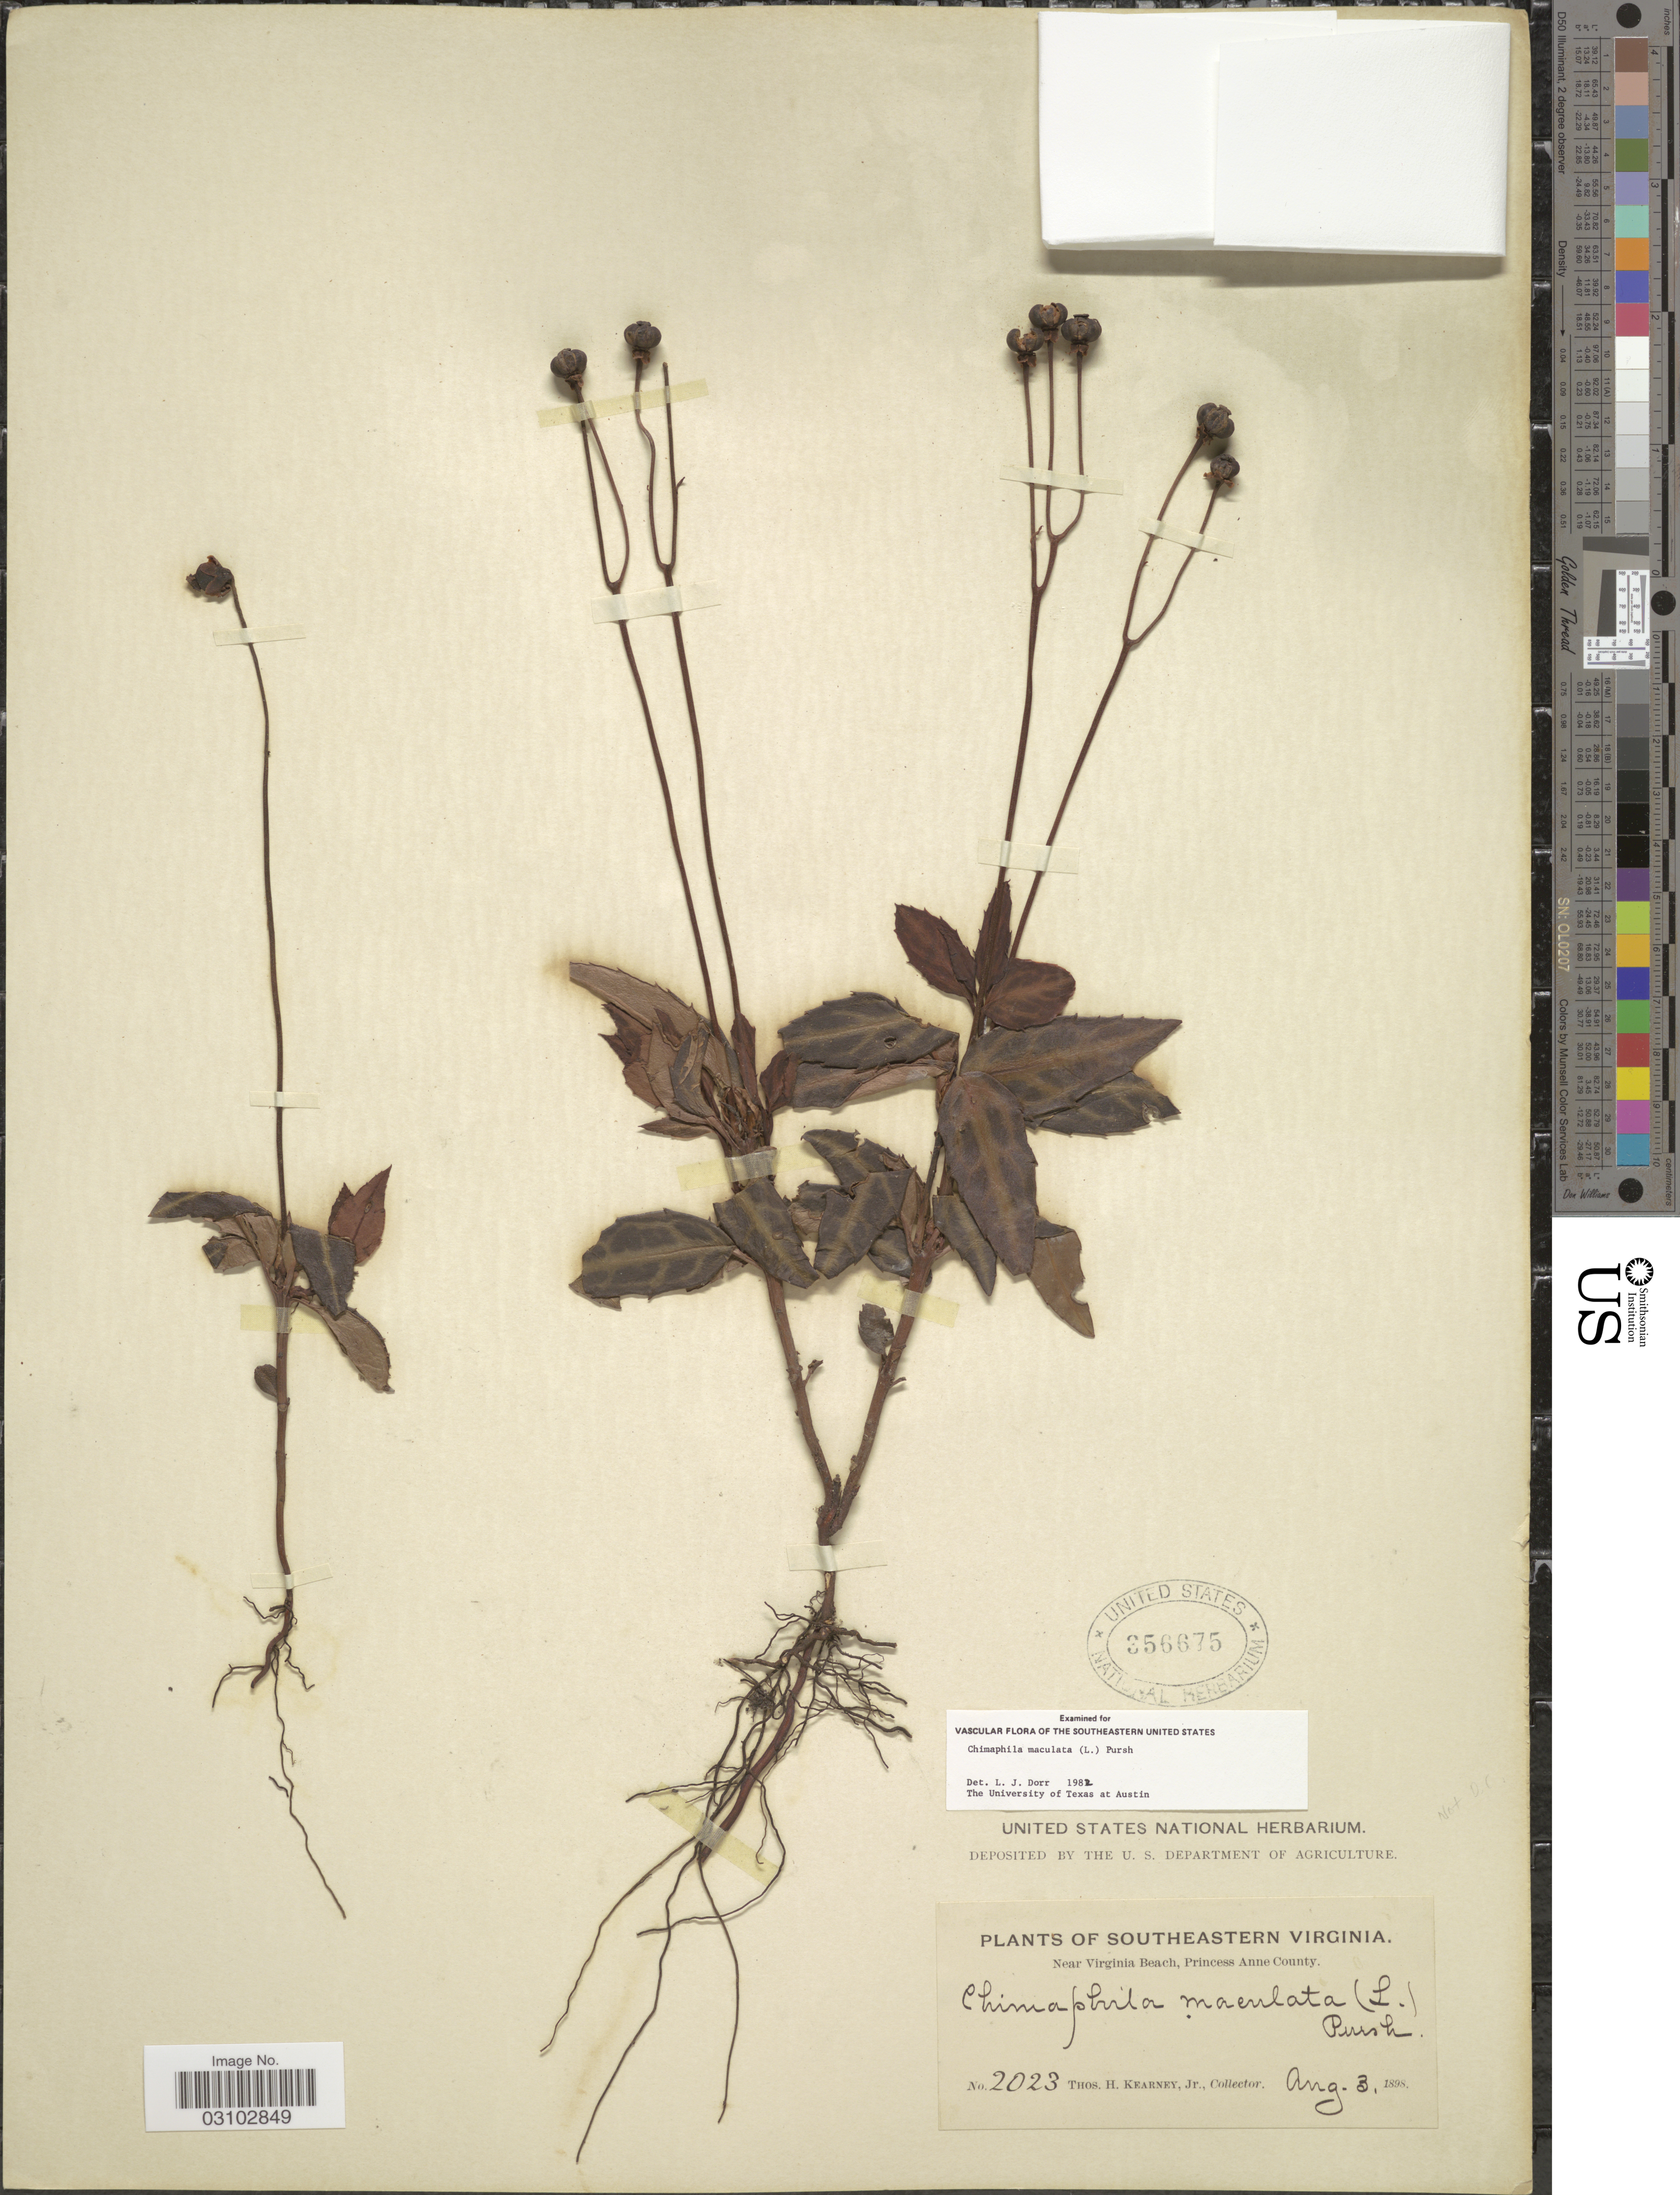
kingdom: Plantae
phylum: Tracheophyta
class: Magnoliopsida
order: Ericales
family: Ericaceae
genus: Chimaphila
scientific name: Chimaphila maculata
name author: (L.) Pursh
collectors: T. H. Kearney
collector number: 2023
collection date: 1898-08-03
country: United States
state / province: Virginia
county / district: City of Virginia Beach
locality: Southeastern Virginia. Near Virginia Beach, Princess Anne (=historic county name) County.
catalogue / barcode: US 356675